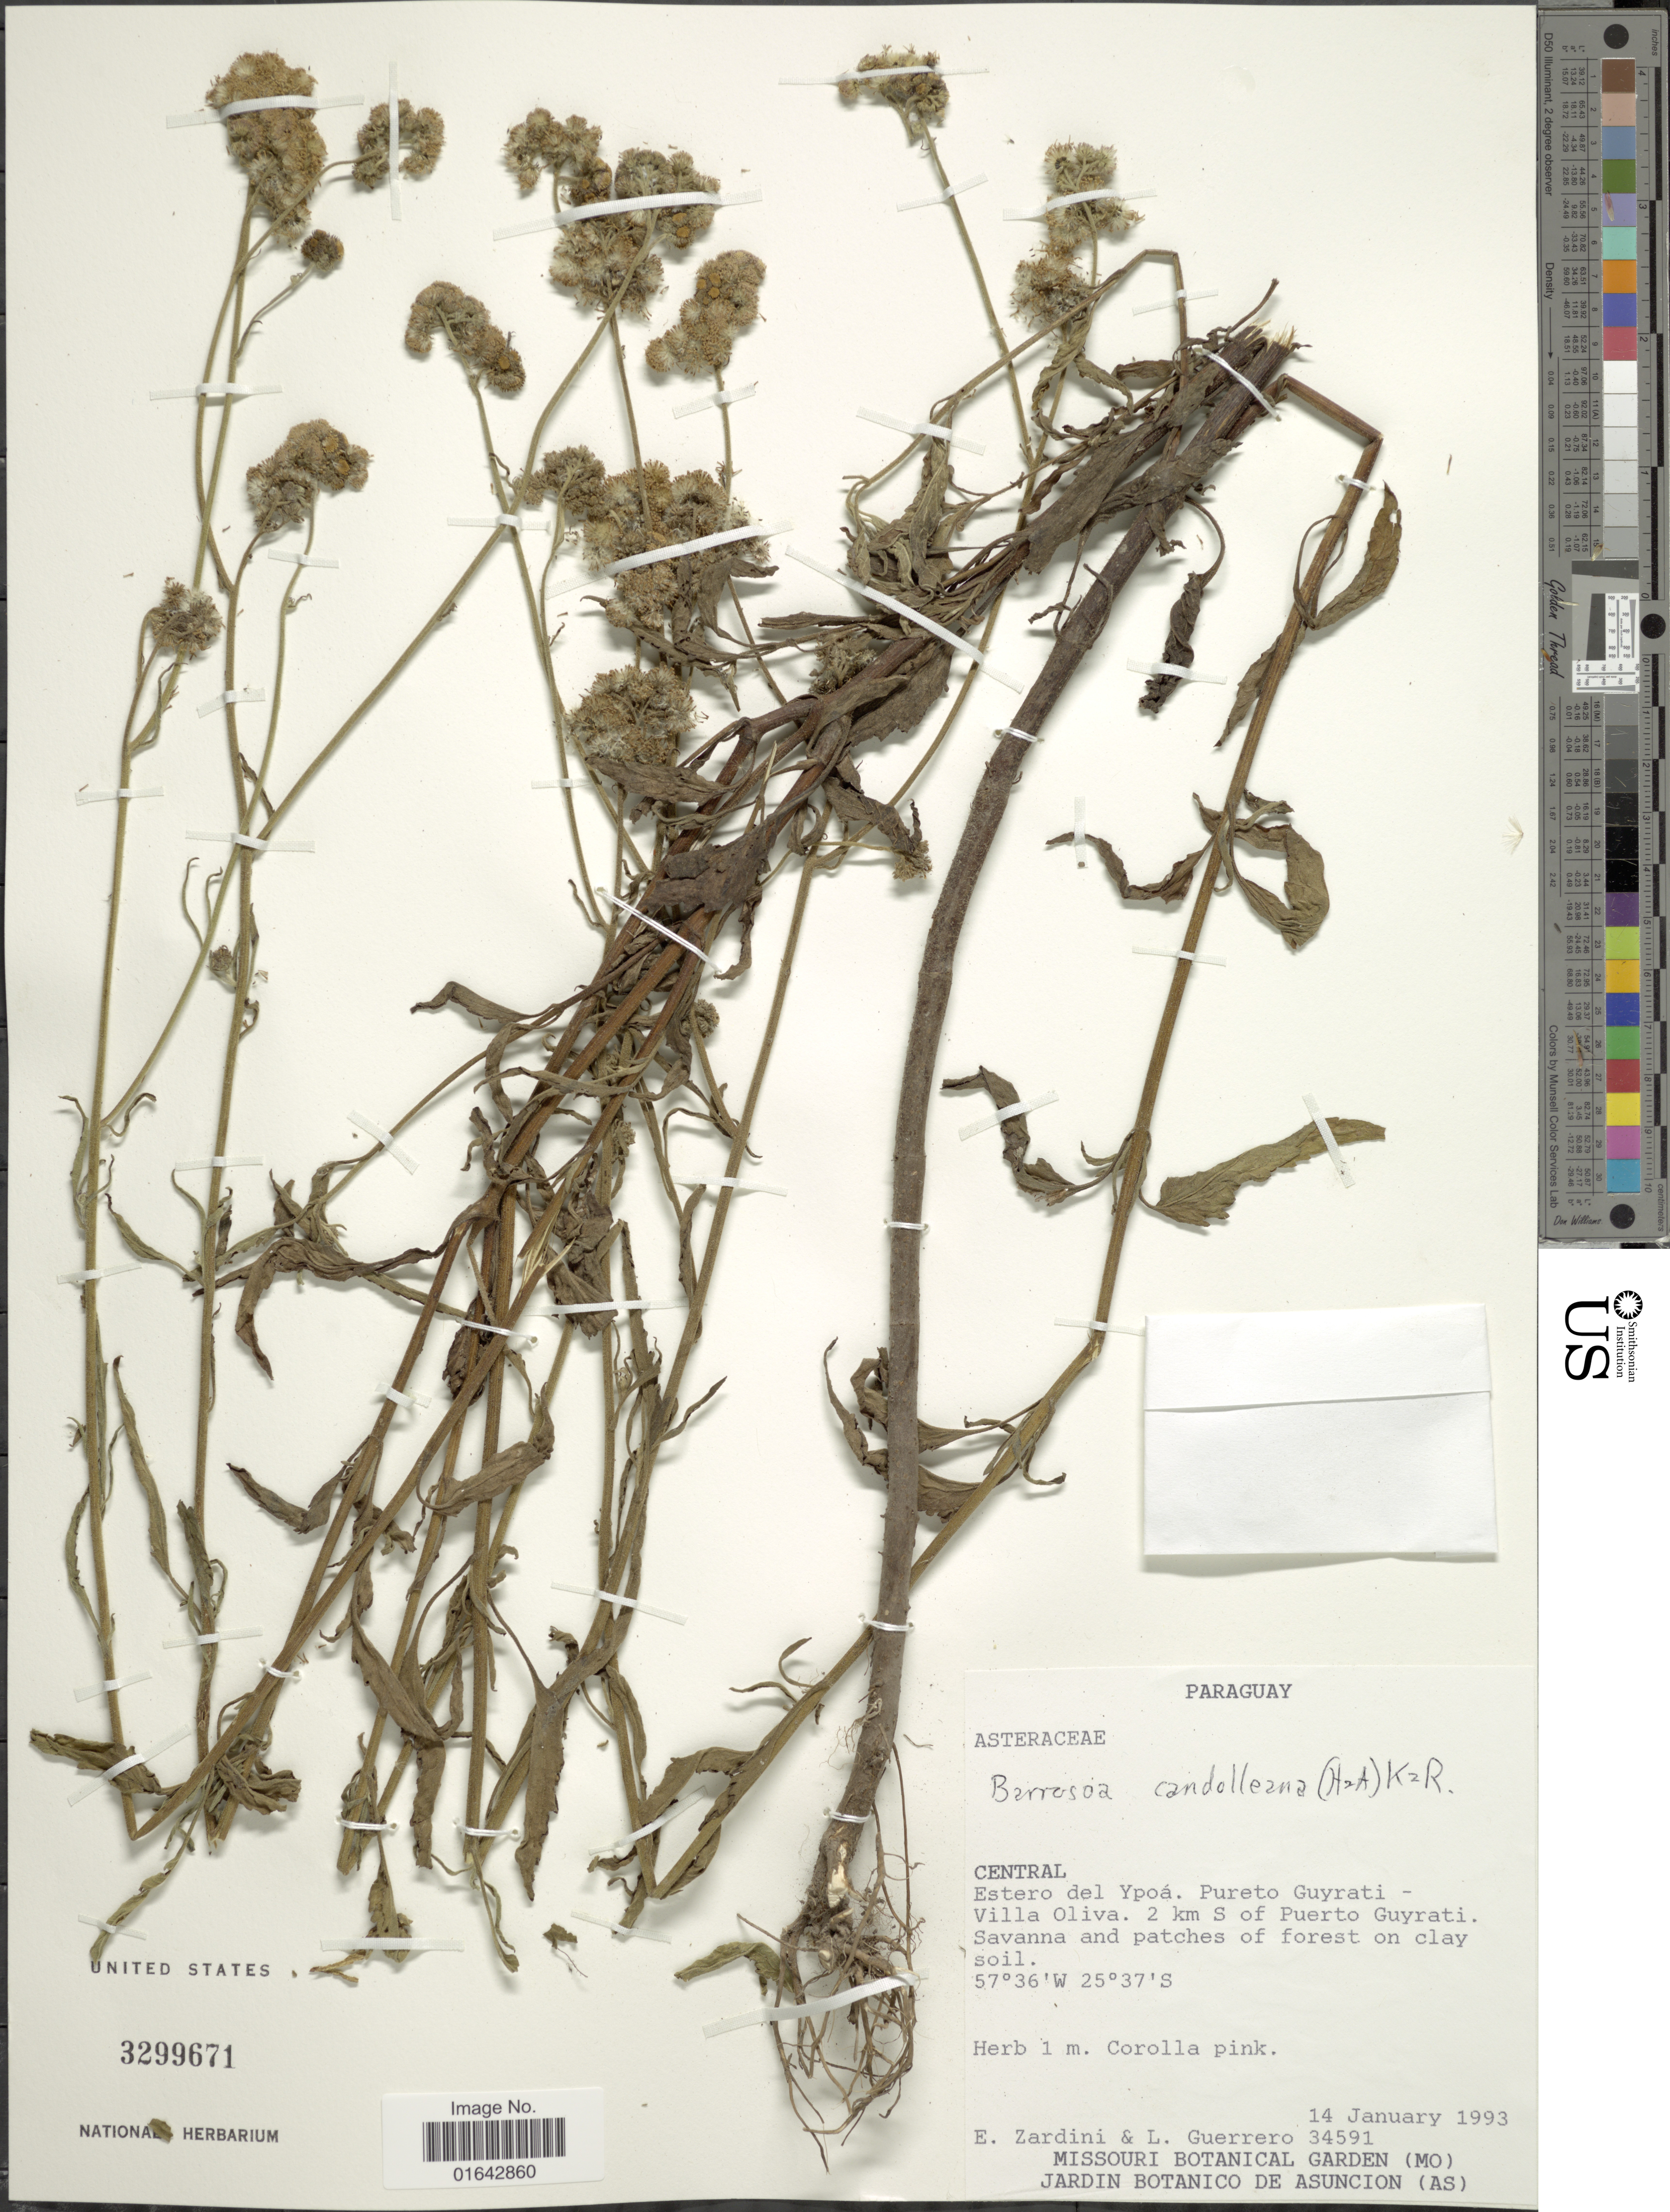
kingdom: Plantae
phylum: Tracheophyta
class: Magnoliopsida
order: Asterales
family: Asteraceae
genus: Barrosoa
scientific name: Barrosoa candolleana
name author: (Hook. & Arn.) R.M. King & H. Rob.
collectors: E. M. Zardini & L. Guerrero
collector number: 34591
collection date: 1993-01-14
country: Paraguay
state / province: Central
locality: Central. Estero del Ypoá. Pureto Guyrati - Villa Oliva. 2 km S of Puerto Guyrati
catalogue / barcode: US 3299671